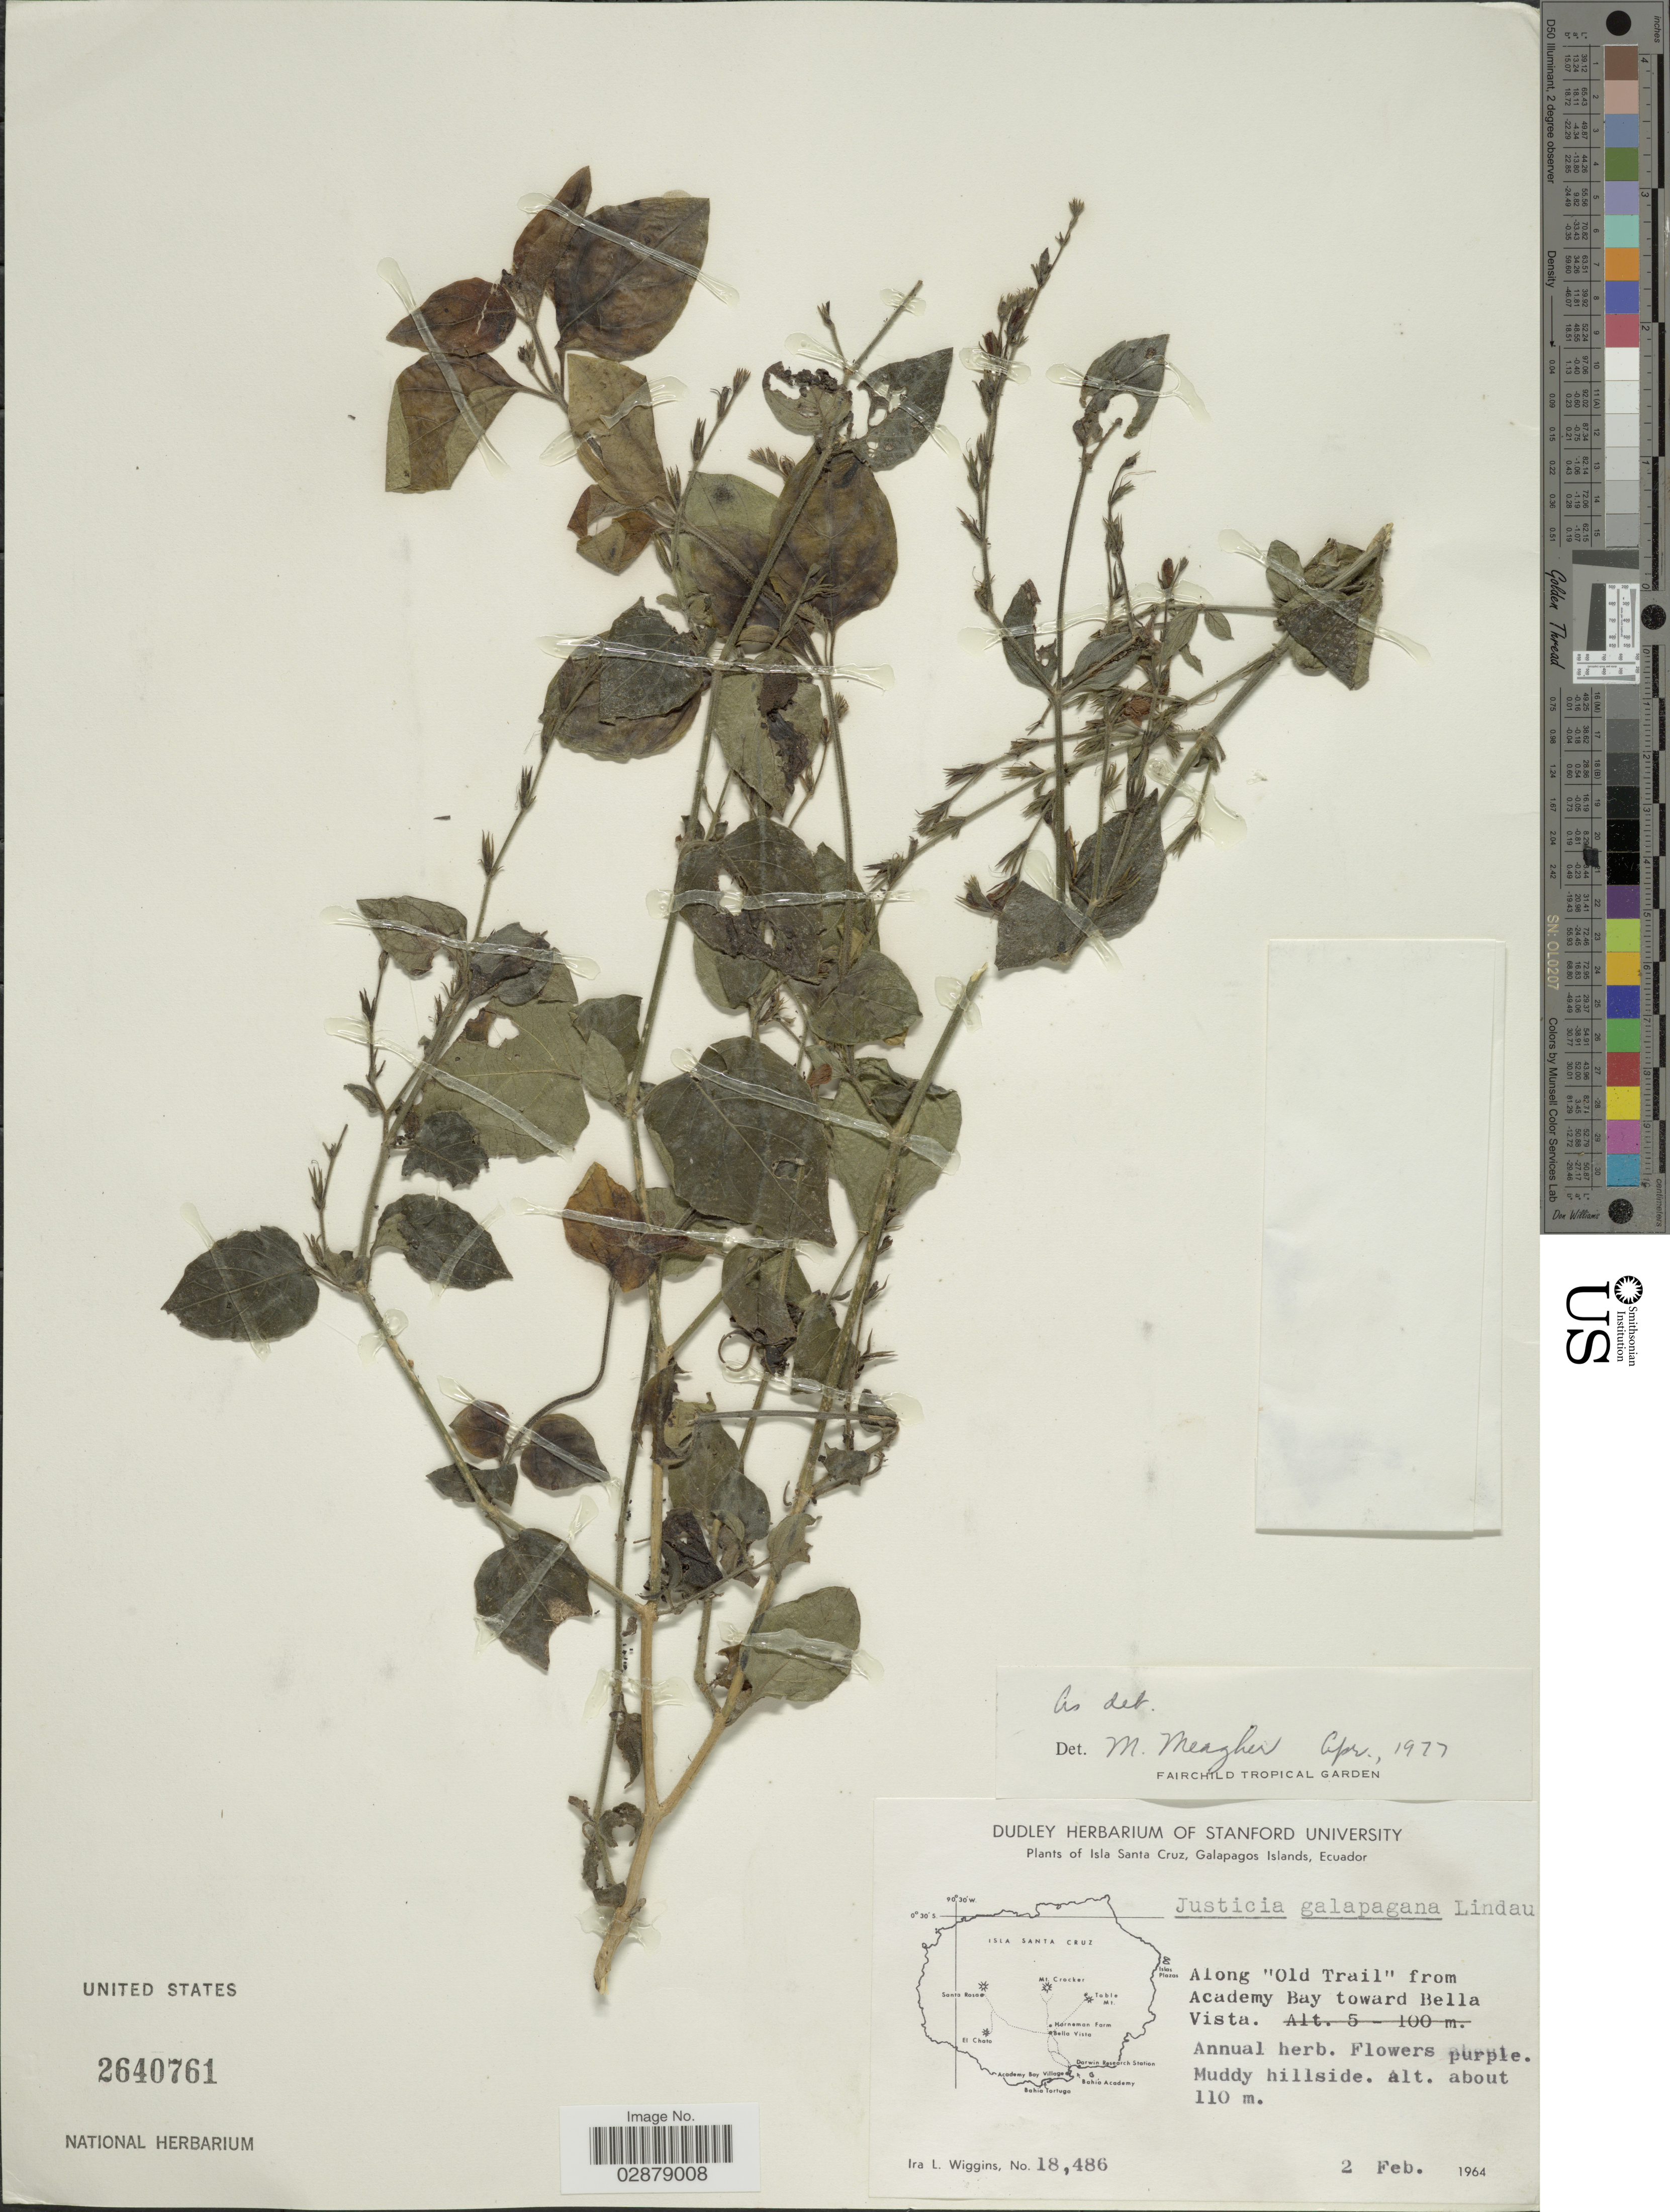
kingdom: Plantae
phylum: Tracheophyta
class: Magnoliopsida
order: Lamiales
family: Acanthaceae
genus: Justicia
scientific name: Justicia galapagana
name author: Lindau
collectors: I. L. Wiggins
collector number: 18486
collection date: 1964-02-02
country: Ecuador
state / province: Colón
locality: Isla Santa Cruz, Galapagos Islands. Along "Old Trail" from Academy Bay toward Bella Vista.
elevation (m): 110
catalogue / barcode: US 2640761